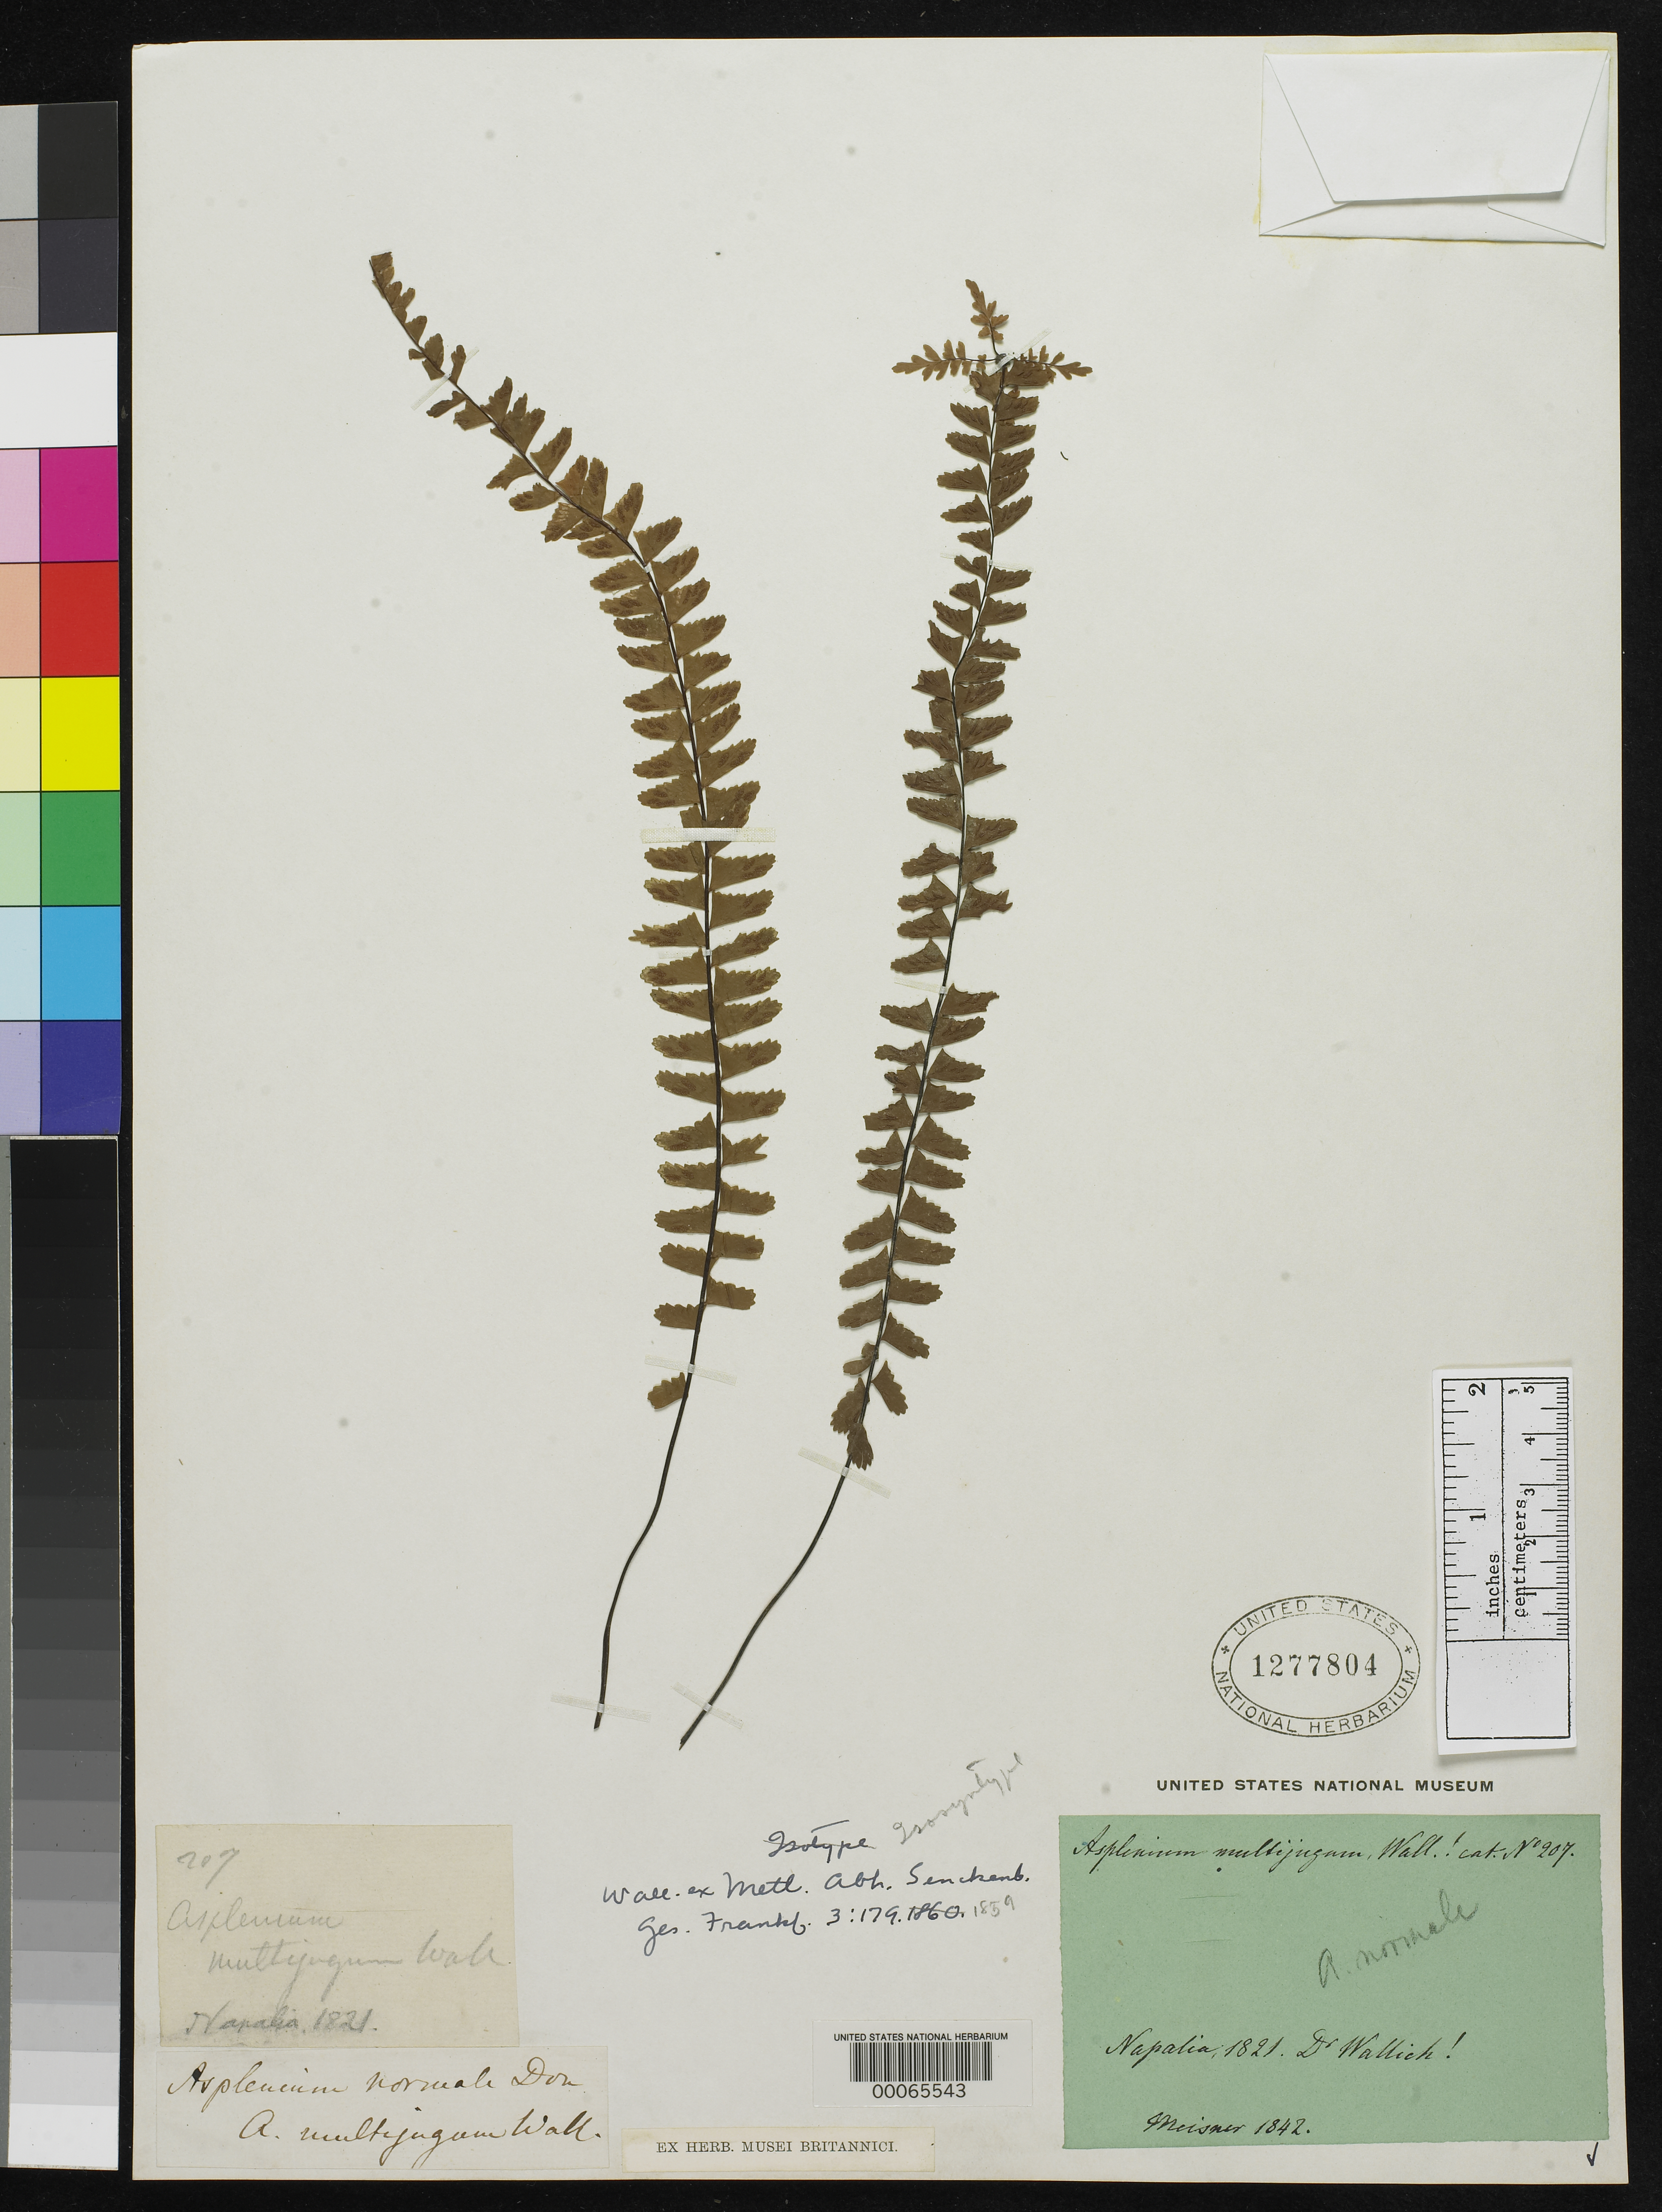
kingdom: Plantae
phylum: Tracheophyta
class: Polypodiopsida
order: Polypodiales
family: Aspleniaceae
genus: Asplenium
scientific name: Asplenium multijugum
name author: Wall. ex Mett.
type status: Type Collection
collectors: N. Wallich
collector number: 207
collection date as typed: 1842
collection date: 1842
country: Nepal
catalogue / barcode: US 1277804